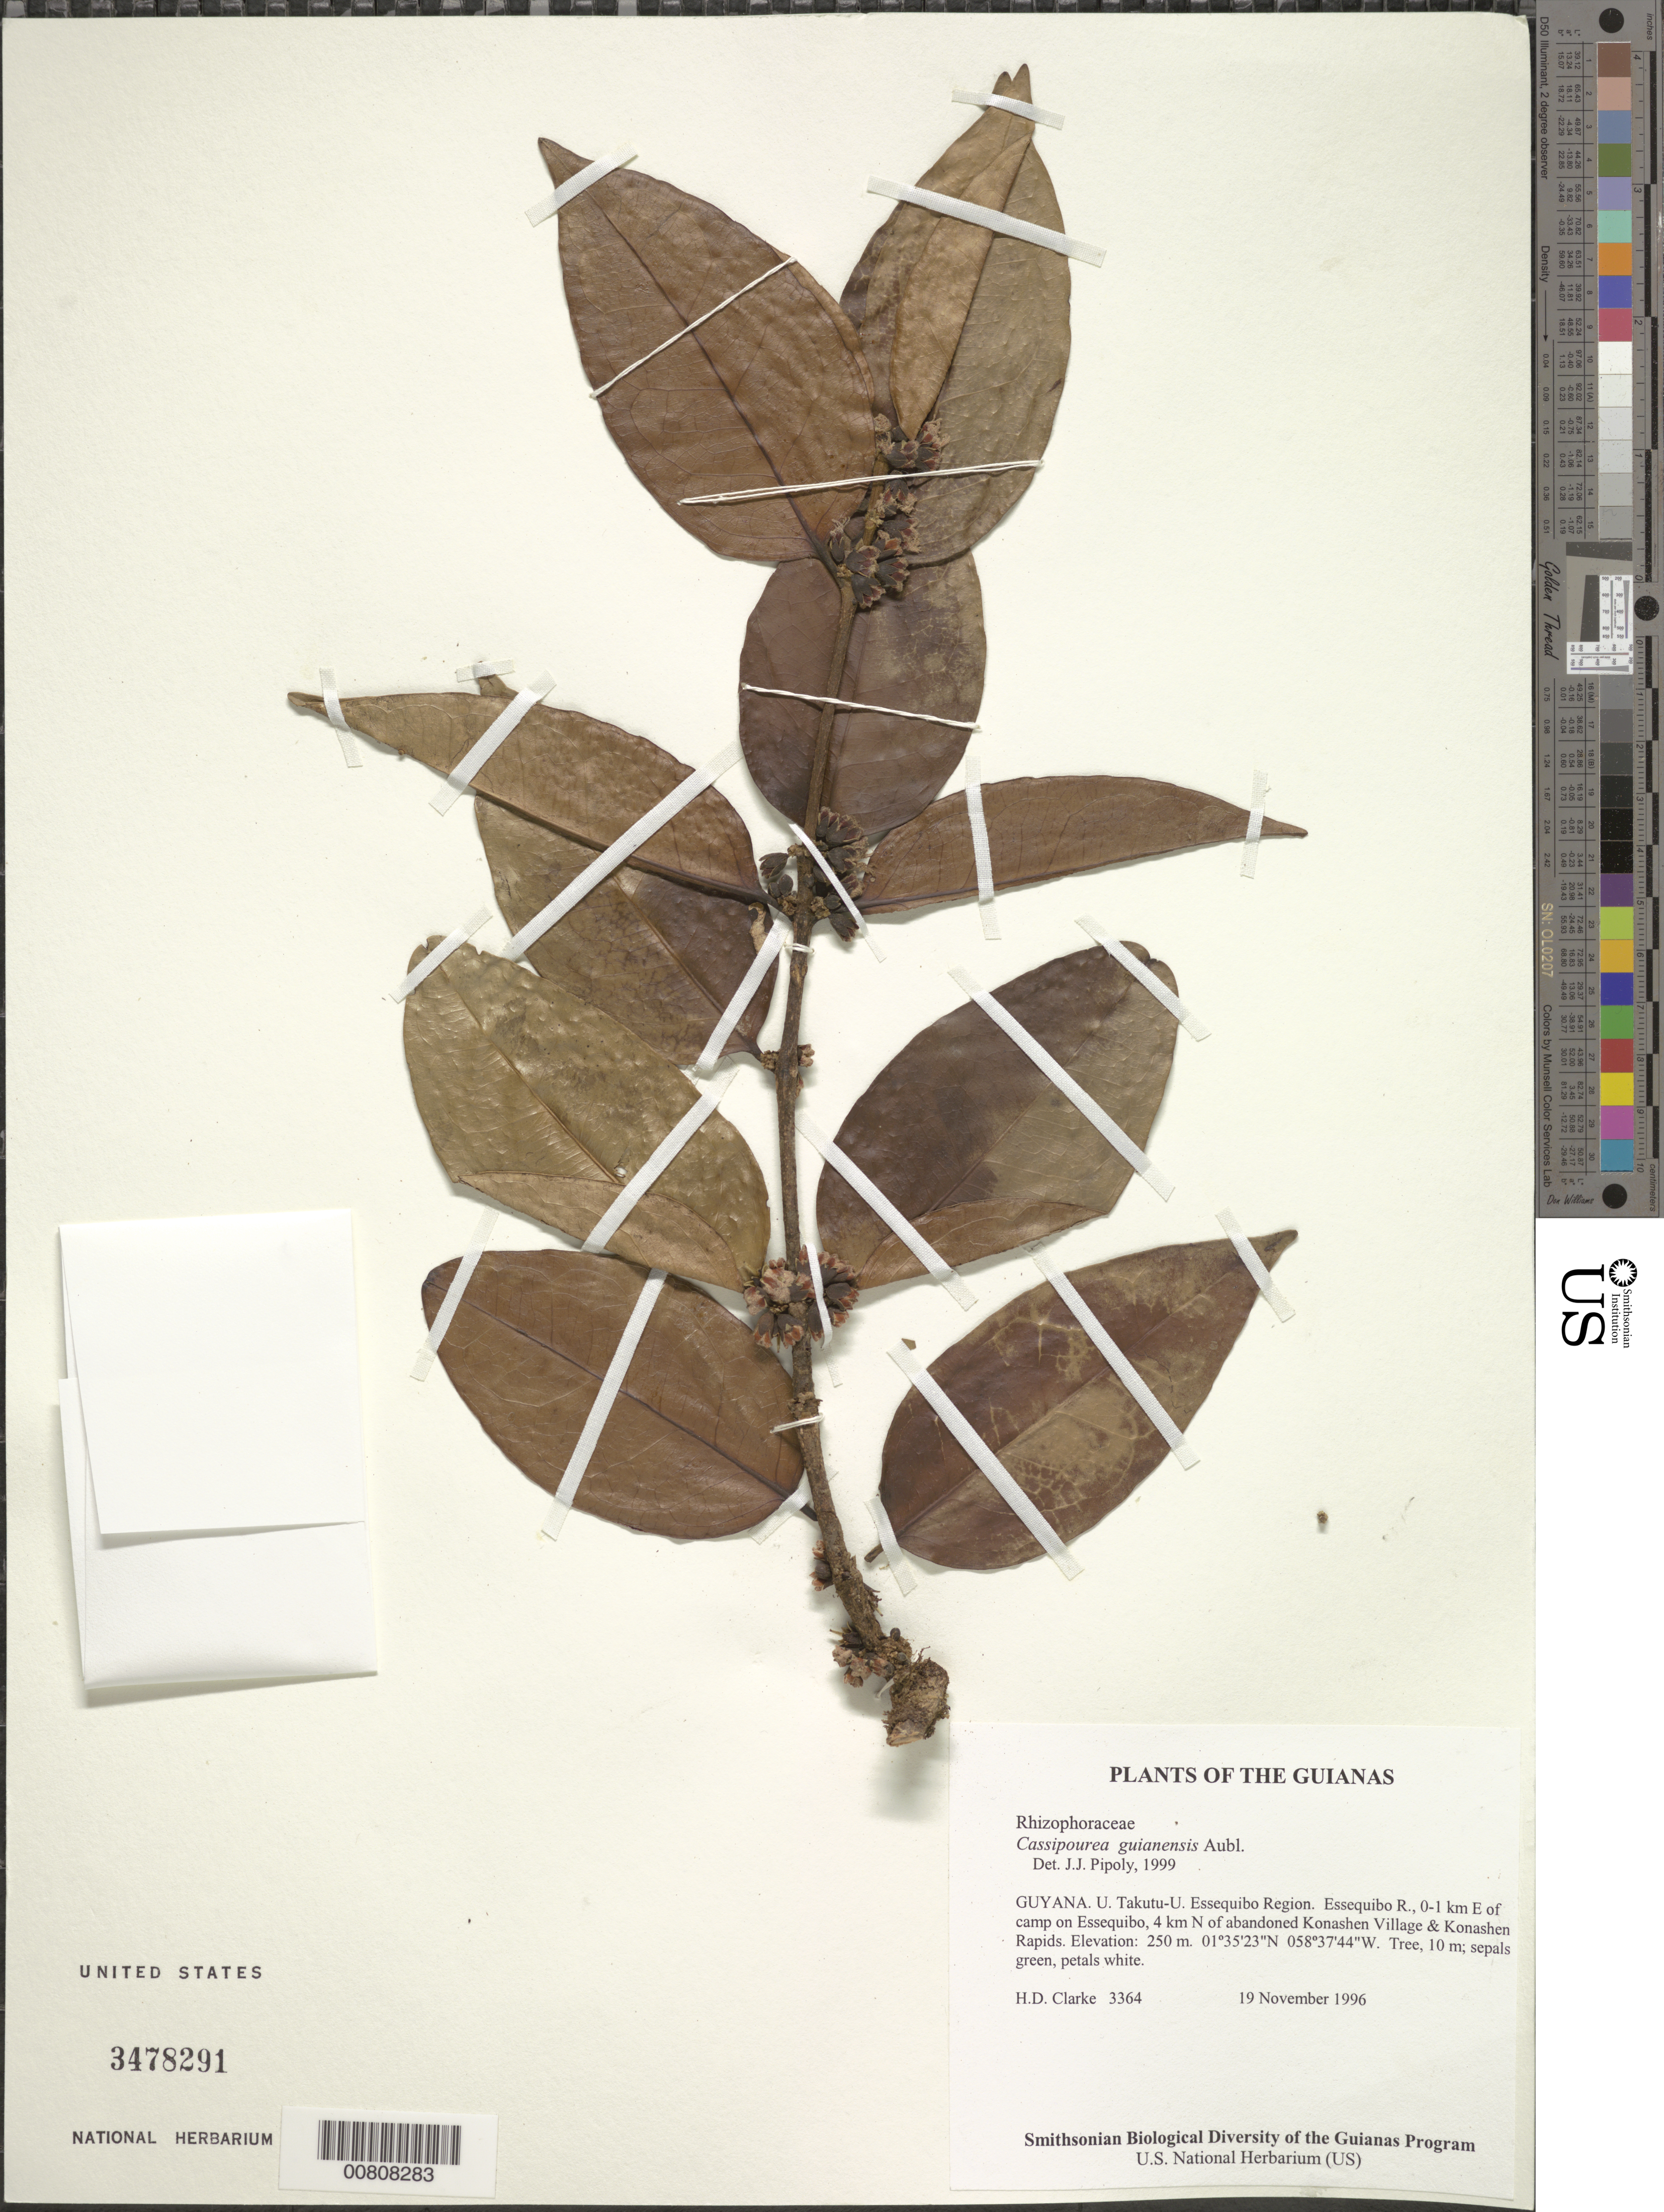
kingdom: Plantae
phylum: Tracheophyta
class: Magnoliopsida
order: Malpighiales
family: Rhizophoraceae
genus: Cassipourea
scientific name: Cassipourea guianensis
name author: Aubl.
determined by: Pipoly, J. J., III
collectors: H. D. Clarke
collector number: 3364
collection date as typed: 19 November 1996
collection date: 1996-11-19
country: Guyana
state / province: U. Takutu-U. Essequibo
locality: Essequibo R., 0-1 km E of camp on Essequibo, 4 km N of abandoned Konashen Village & Konashen Rapids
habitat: Riparian vegetation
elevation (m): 250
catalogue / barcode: US 3478291